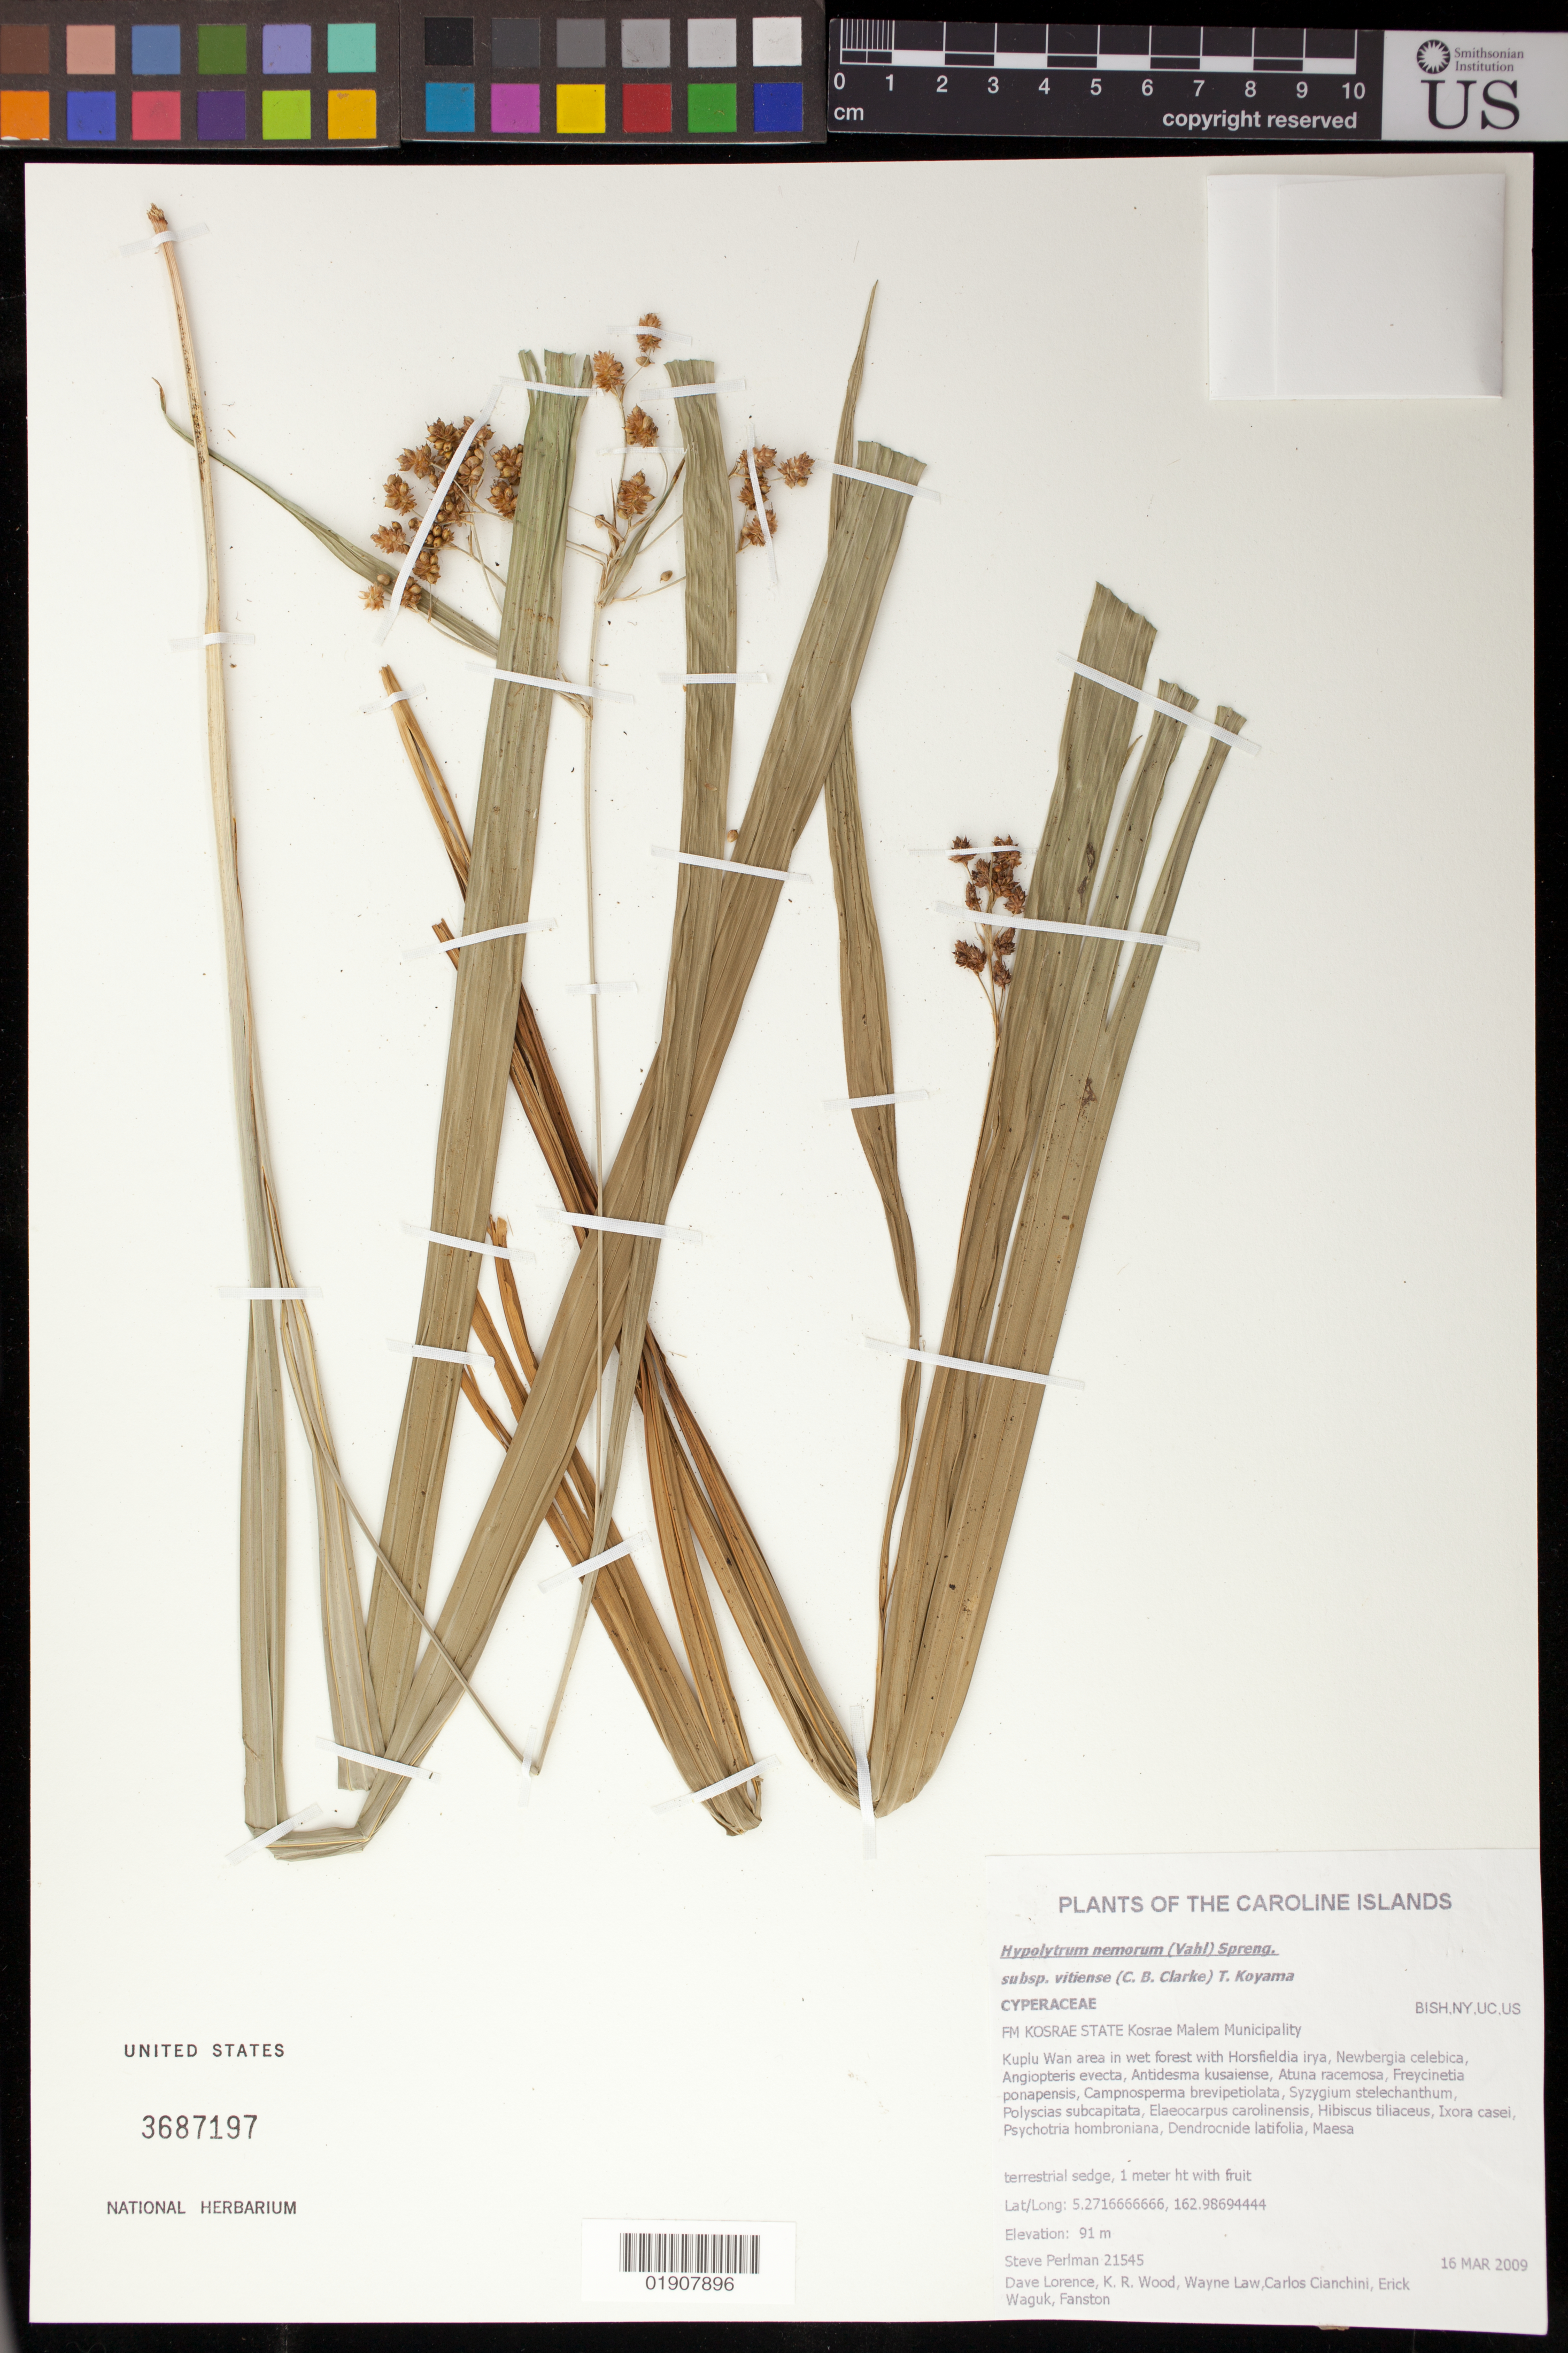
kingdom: Plantae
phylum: Tracheophyta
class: Liliopsida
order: Poales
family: Cyperaceae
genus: Hypolytrum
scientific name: Hypolytrum nemorum subsp. vitiense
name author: (C.B. Clarke) T. Koyama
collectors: S. P. Perlman, D. Lorence, K. R. Wood, W. Law, C. Cianchini, E. Waguk & Fanston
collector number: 21545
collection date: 2009-03-16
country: Micronesia, Federated States of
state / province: Kosrae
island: Kosrae [Kusaie]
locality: Malem Municipality, Kuplu Wan area.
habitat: wet forest.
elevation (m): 91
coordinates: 5.2716666666, 162.98694444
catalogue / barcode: US 3687197